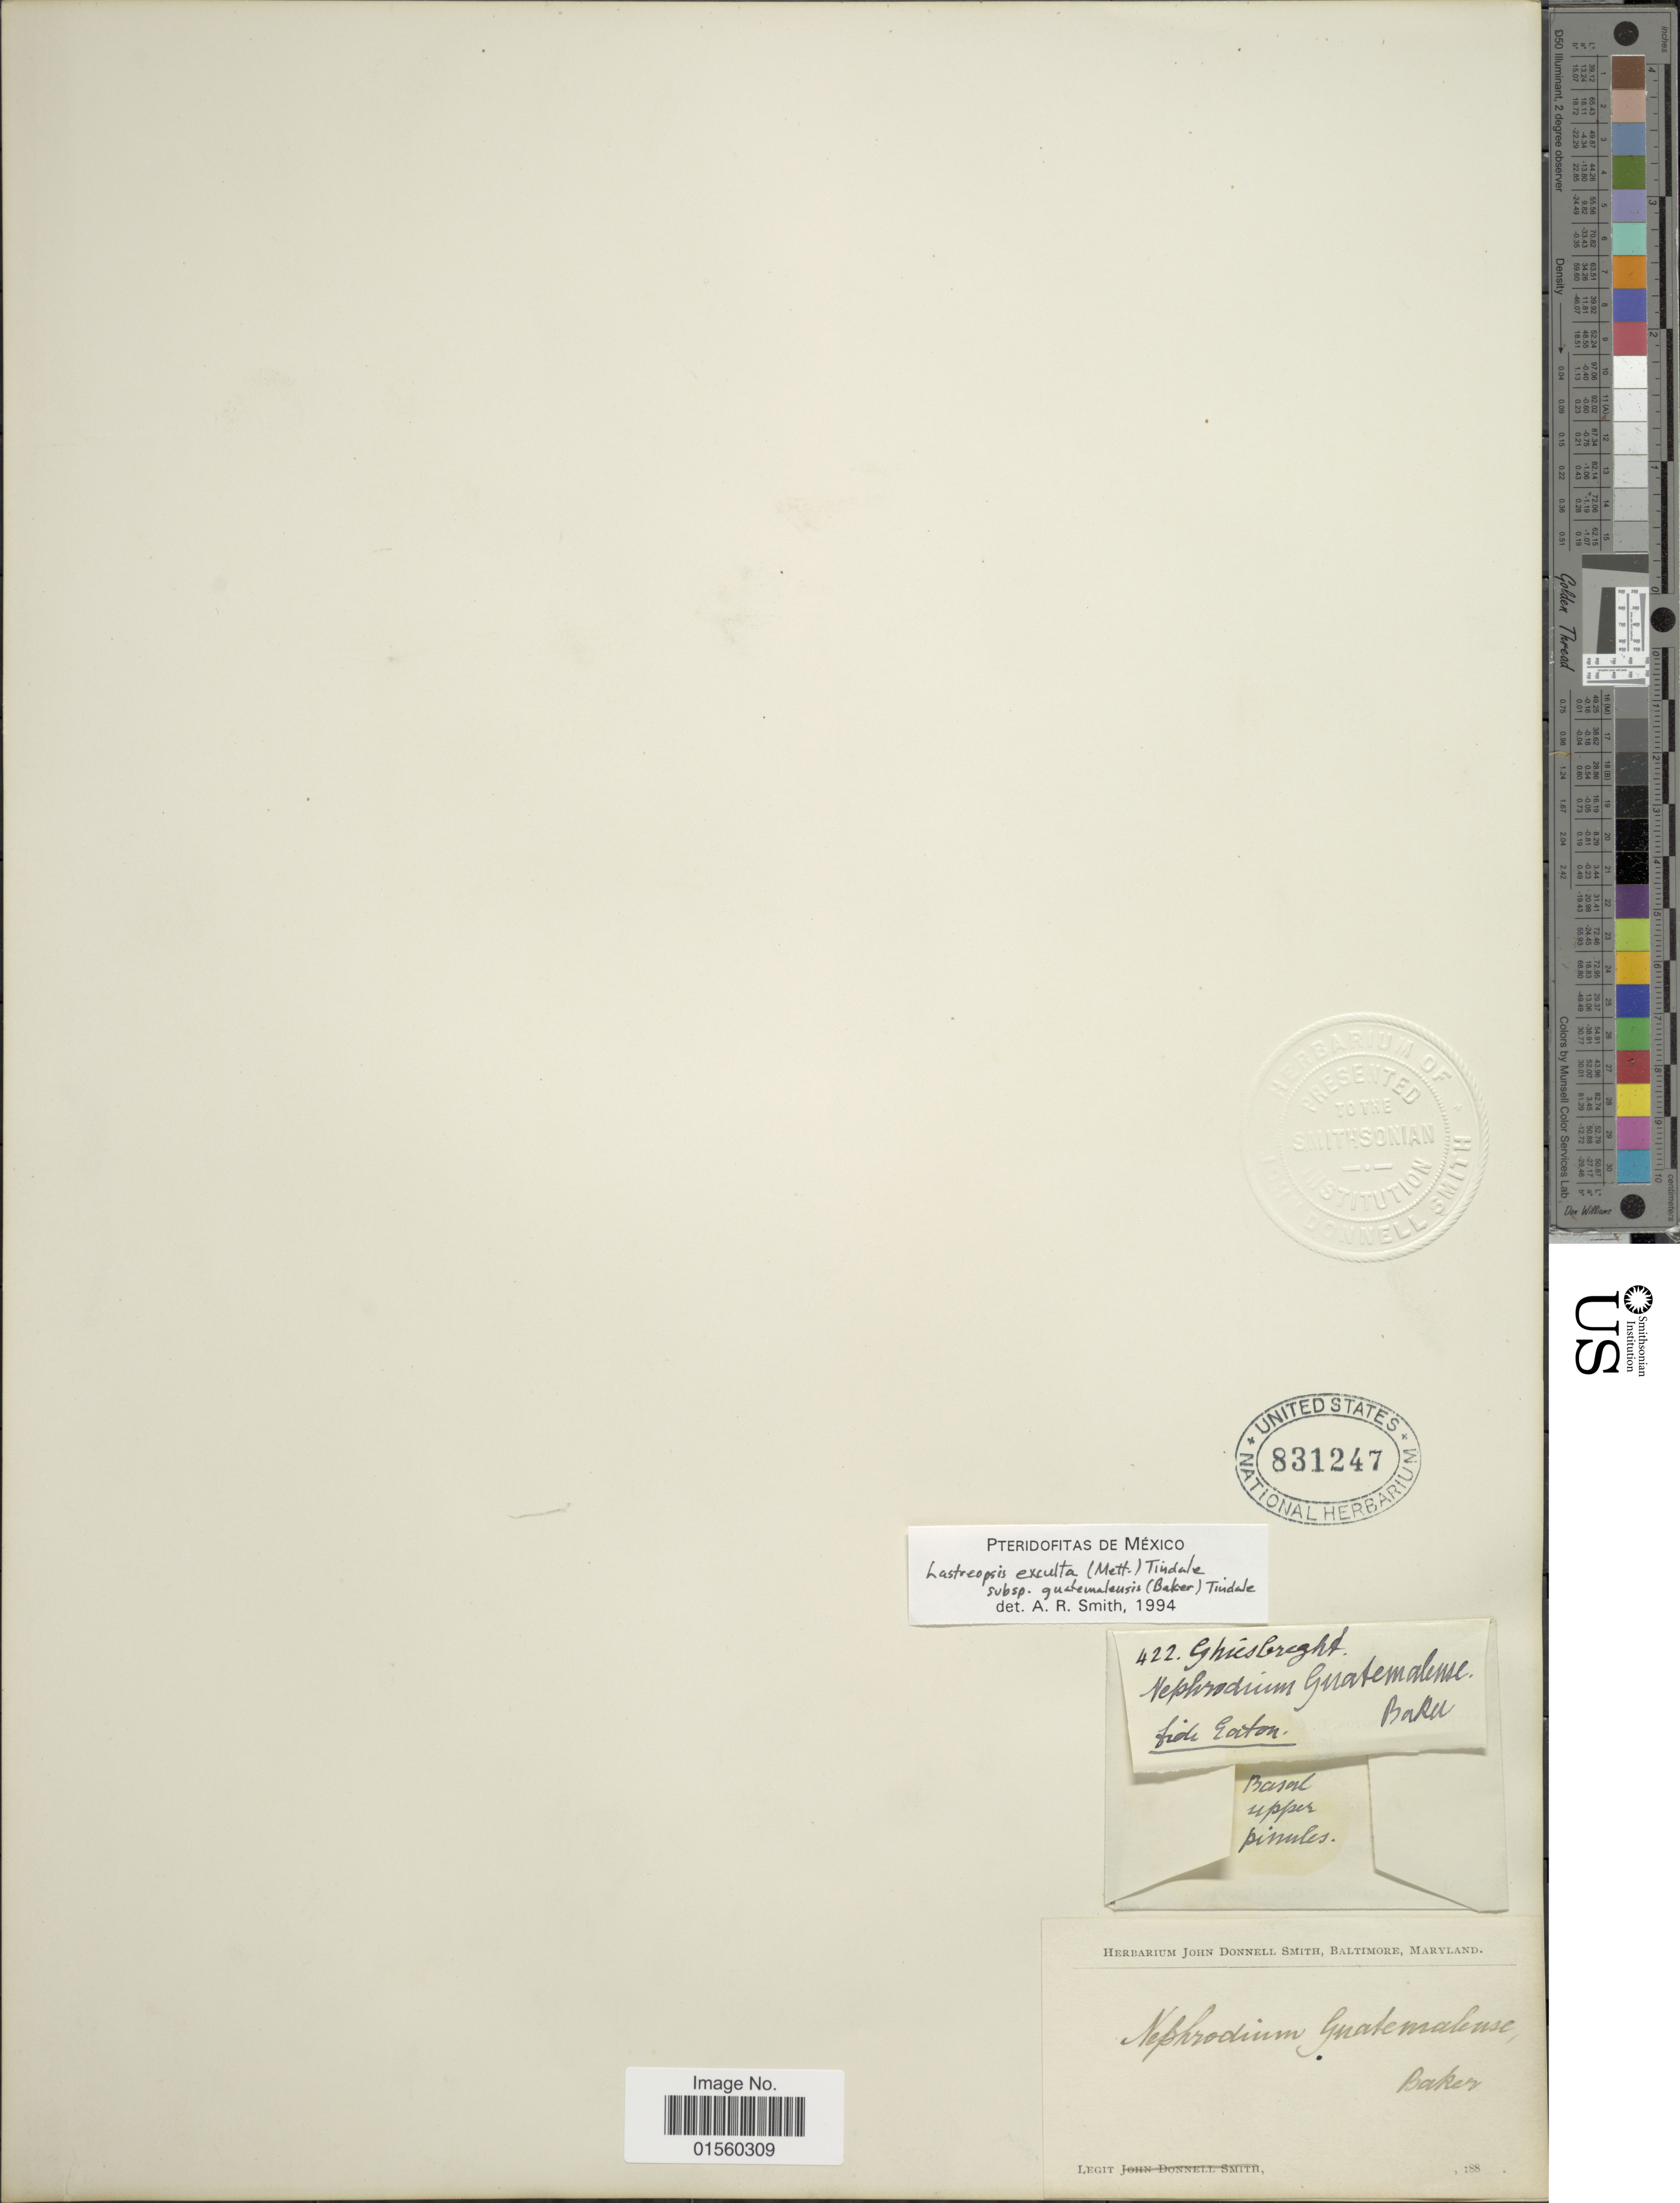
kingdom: Plantae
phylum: Tracheophyta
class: Polypodiopsida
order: Polypodiales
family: Dryopteridaceae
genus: Parapolystichum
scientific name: Parapolystichum excultum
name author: (Mett.) Labiak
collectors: -- Baker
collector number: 422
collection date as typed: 188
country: Mexico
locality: Basal upper pinules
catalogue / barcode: US 831247